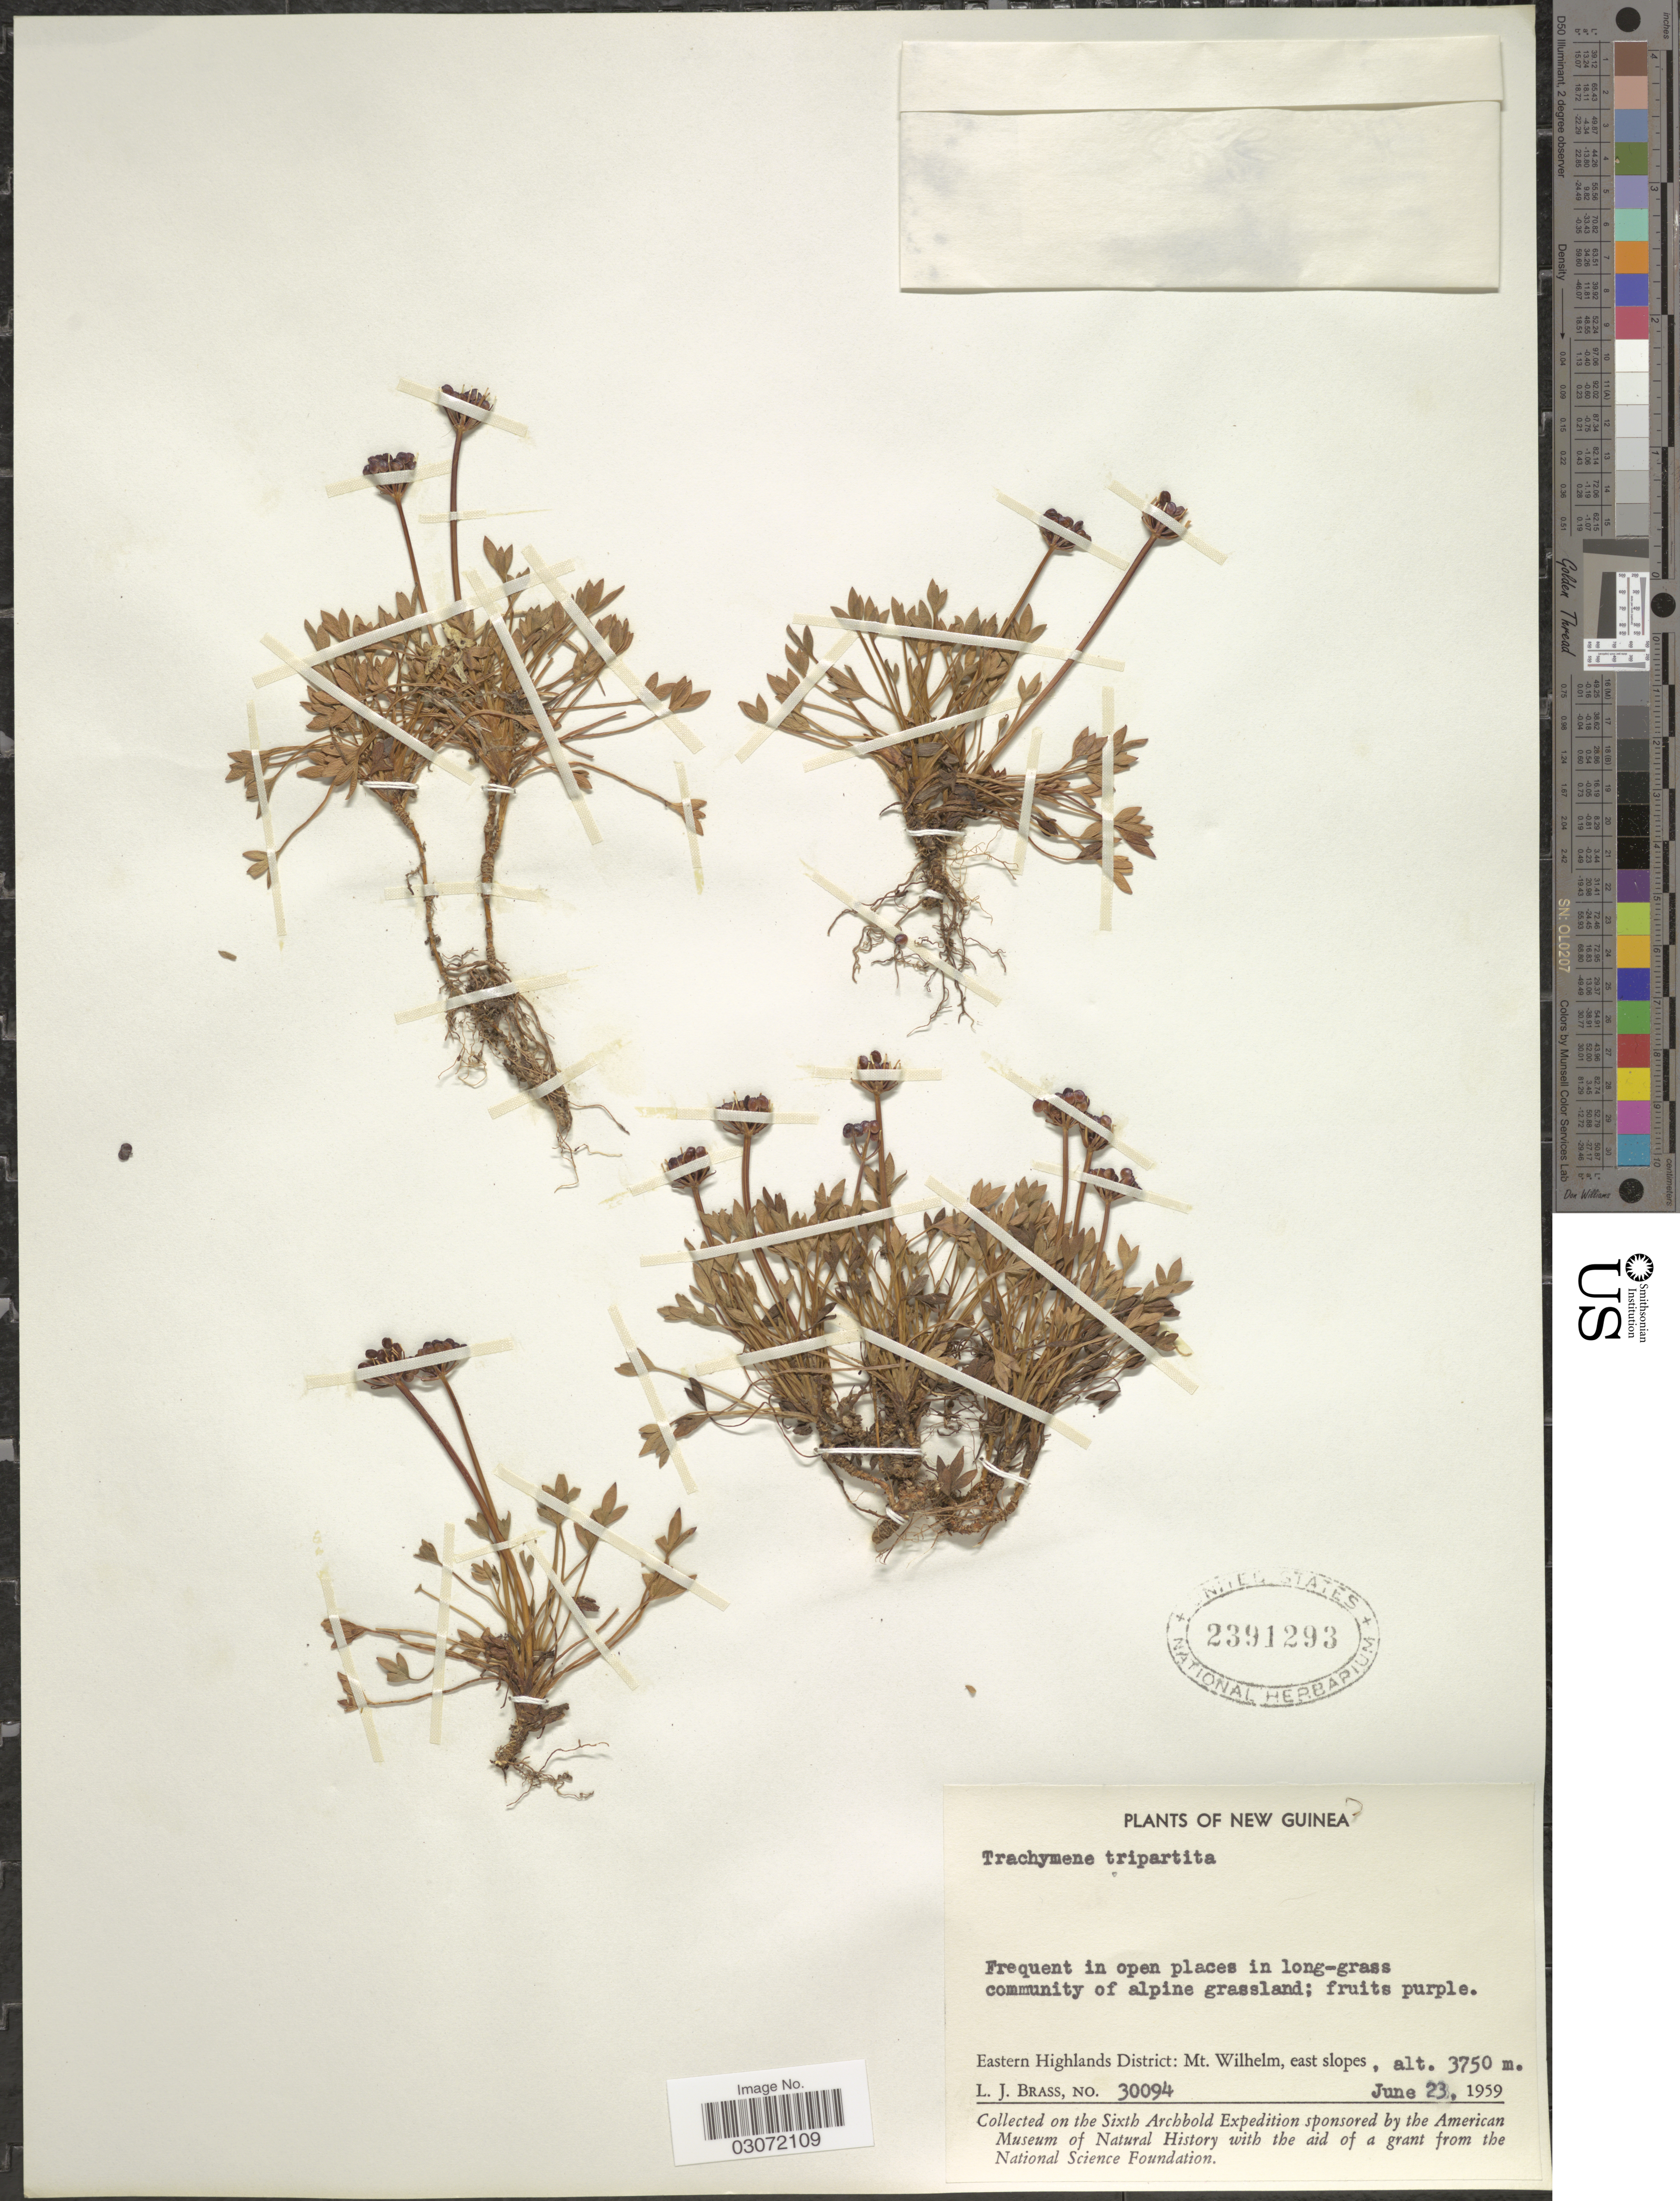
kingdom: Plantae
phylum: Tracheophyta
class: Magnoliopsida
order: Apiales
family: Araliaceae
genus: Trachymene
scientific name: Trachymene tripartita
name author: Hoogl.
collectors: L. J. Brass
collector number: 30094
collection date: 1959-06-23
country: Papua New Guinea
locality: New Guinea. Eastern Highlands District: Mt. Wilhelm, east slopes.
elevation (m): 3750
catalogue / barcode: US 2391293